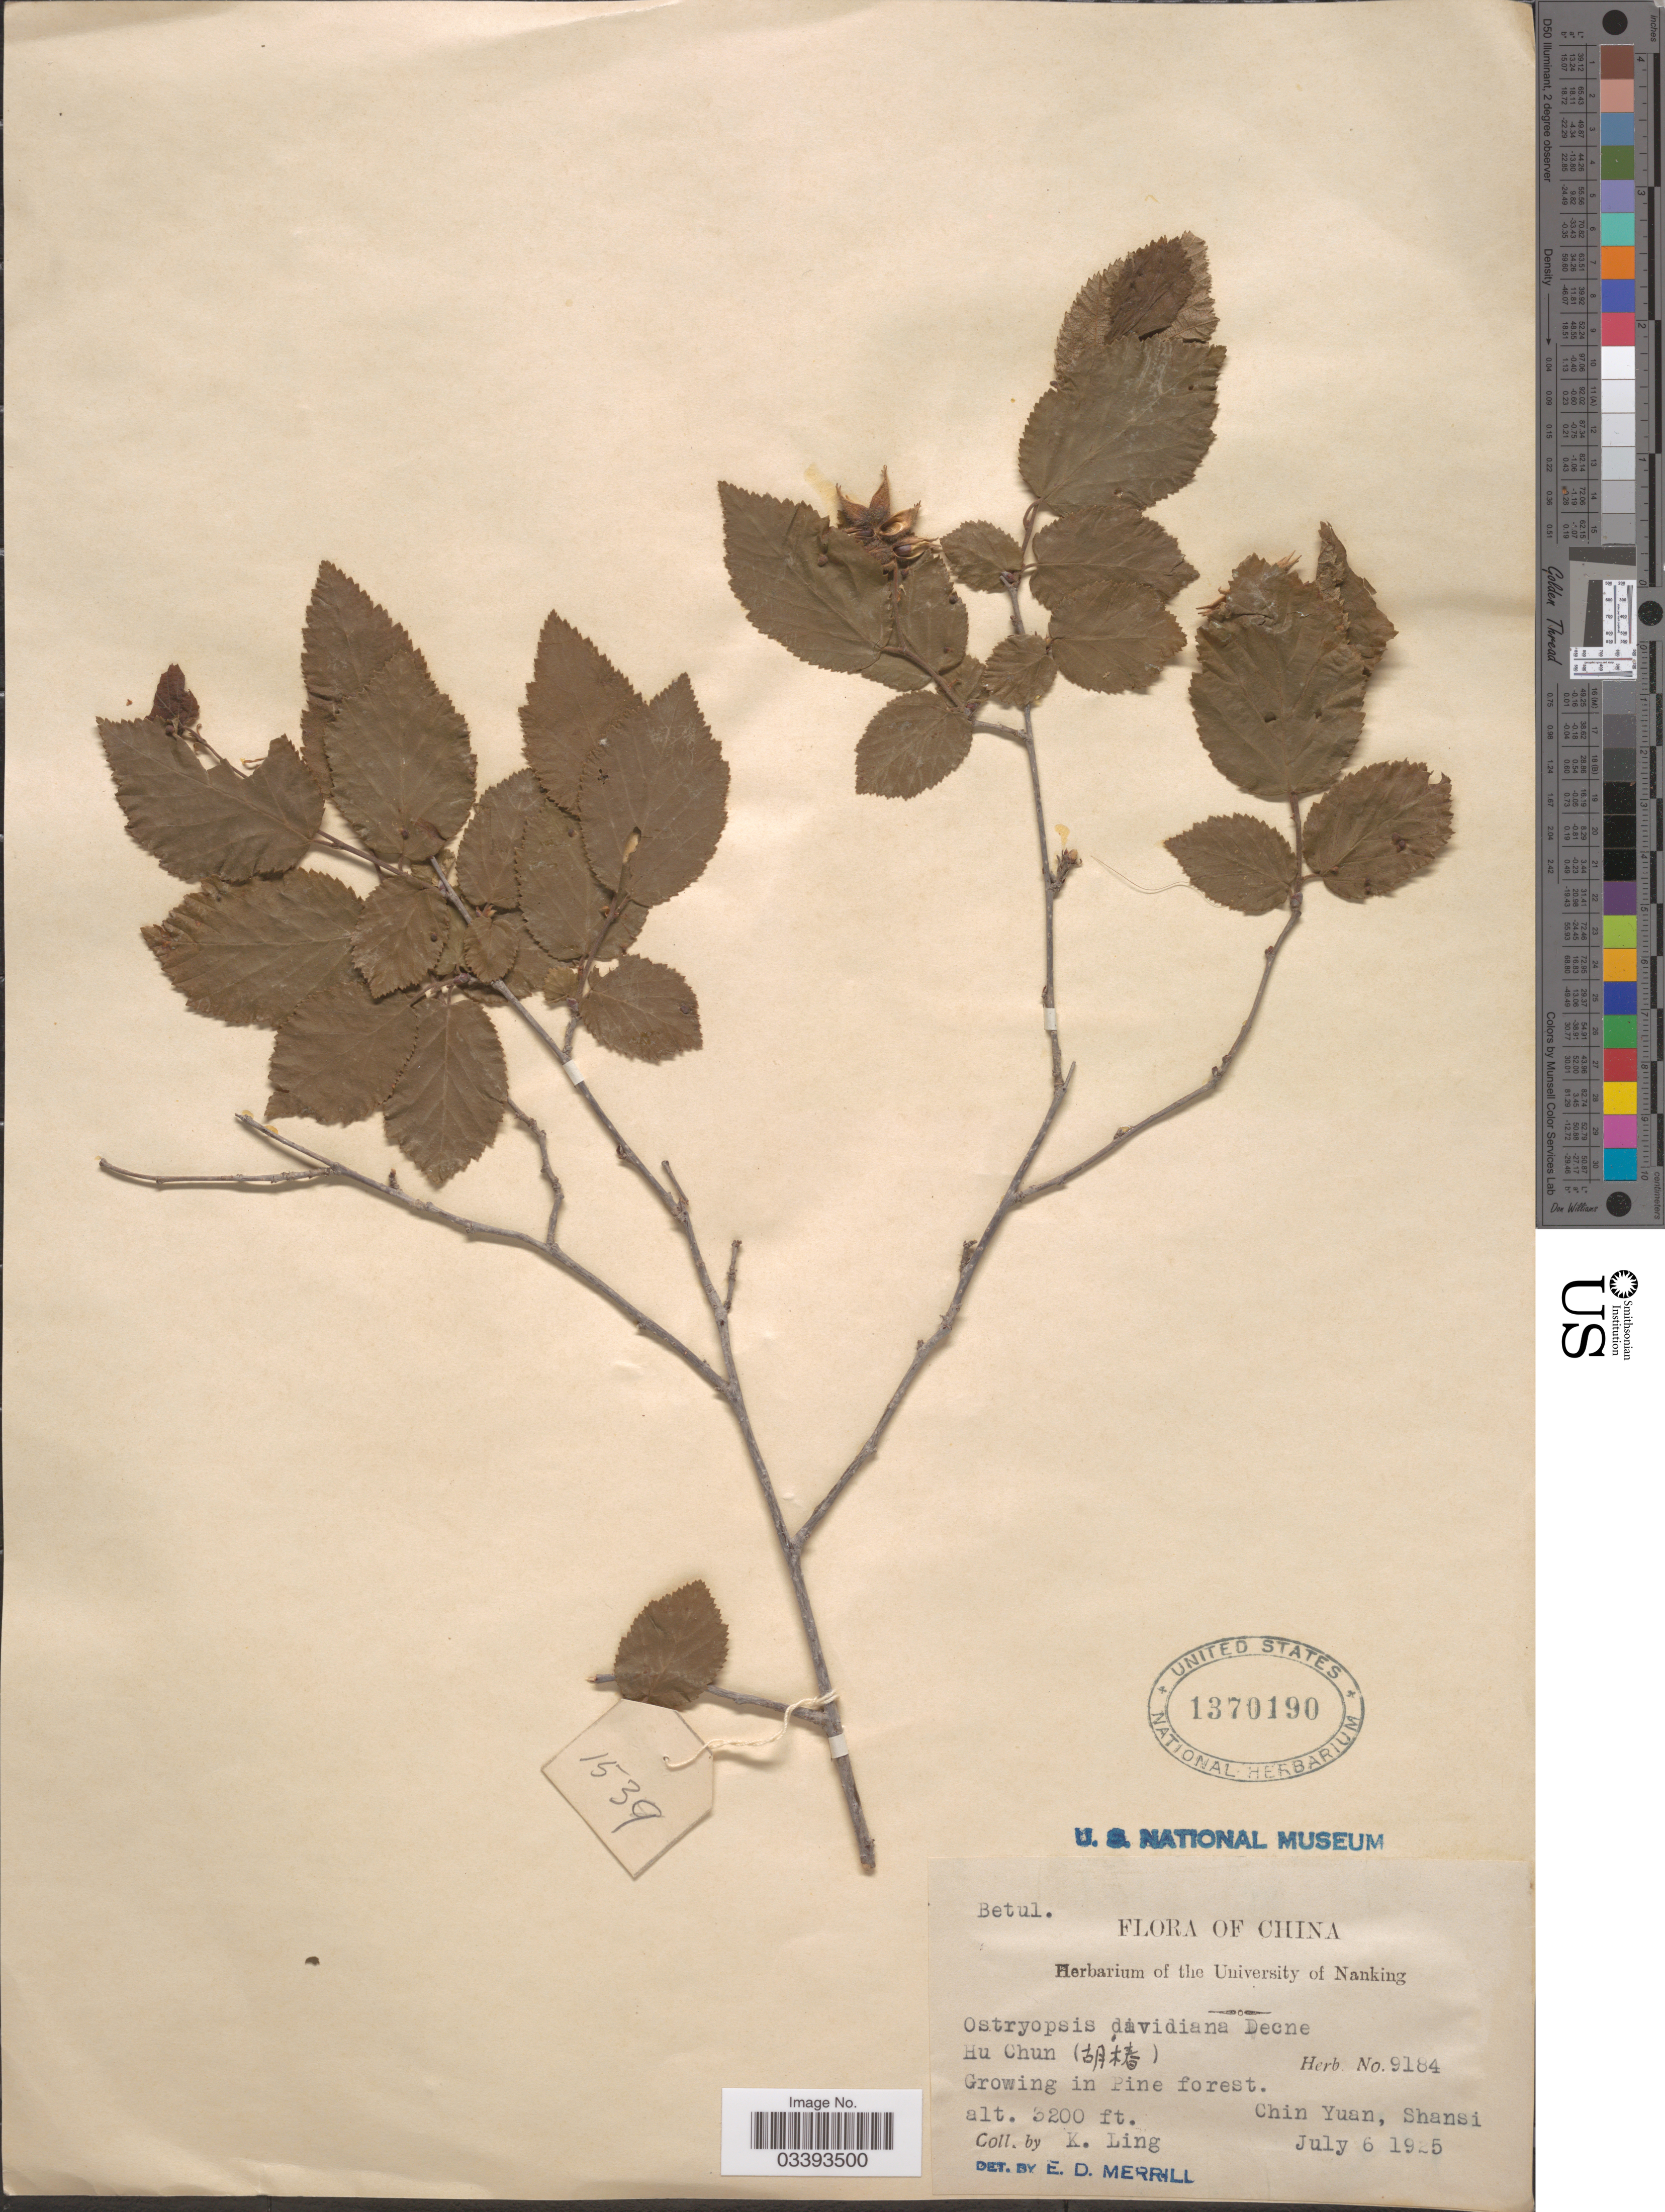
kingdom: Plantae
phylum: Tracheophyta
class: Magnoliopsida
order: Fagales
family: Betulaceae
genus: Ostryopsis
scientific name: Ostryopsis davidiana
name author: Decne.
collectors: K. Ling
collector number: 9184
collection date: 1925-07-06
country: China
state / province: Shanxi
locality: Chin Yuan, Shansi.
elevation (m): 975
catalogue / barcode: US 1370190